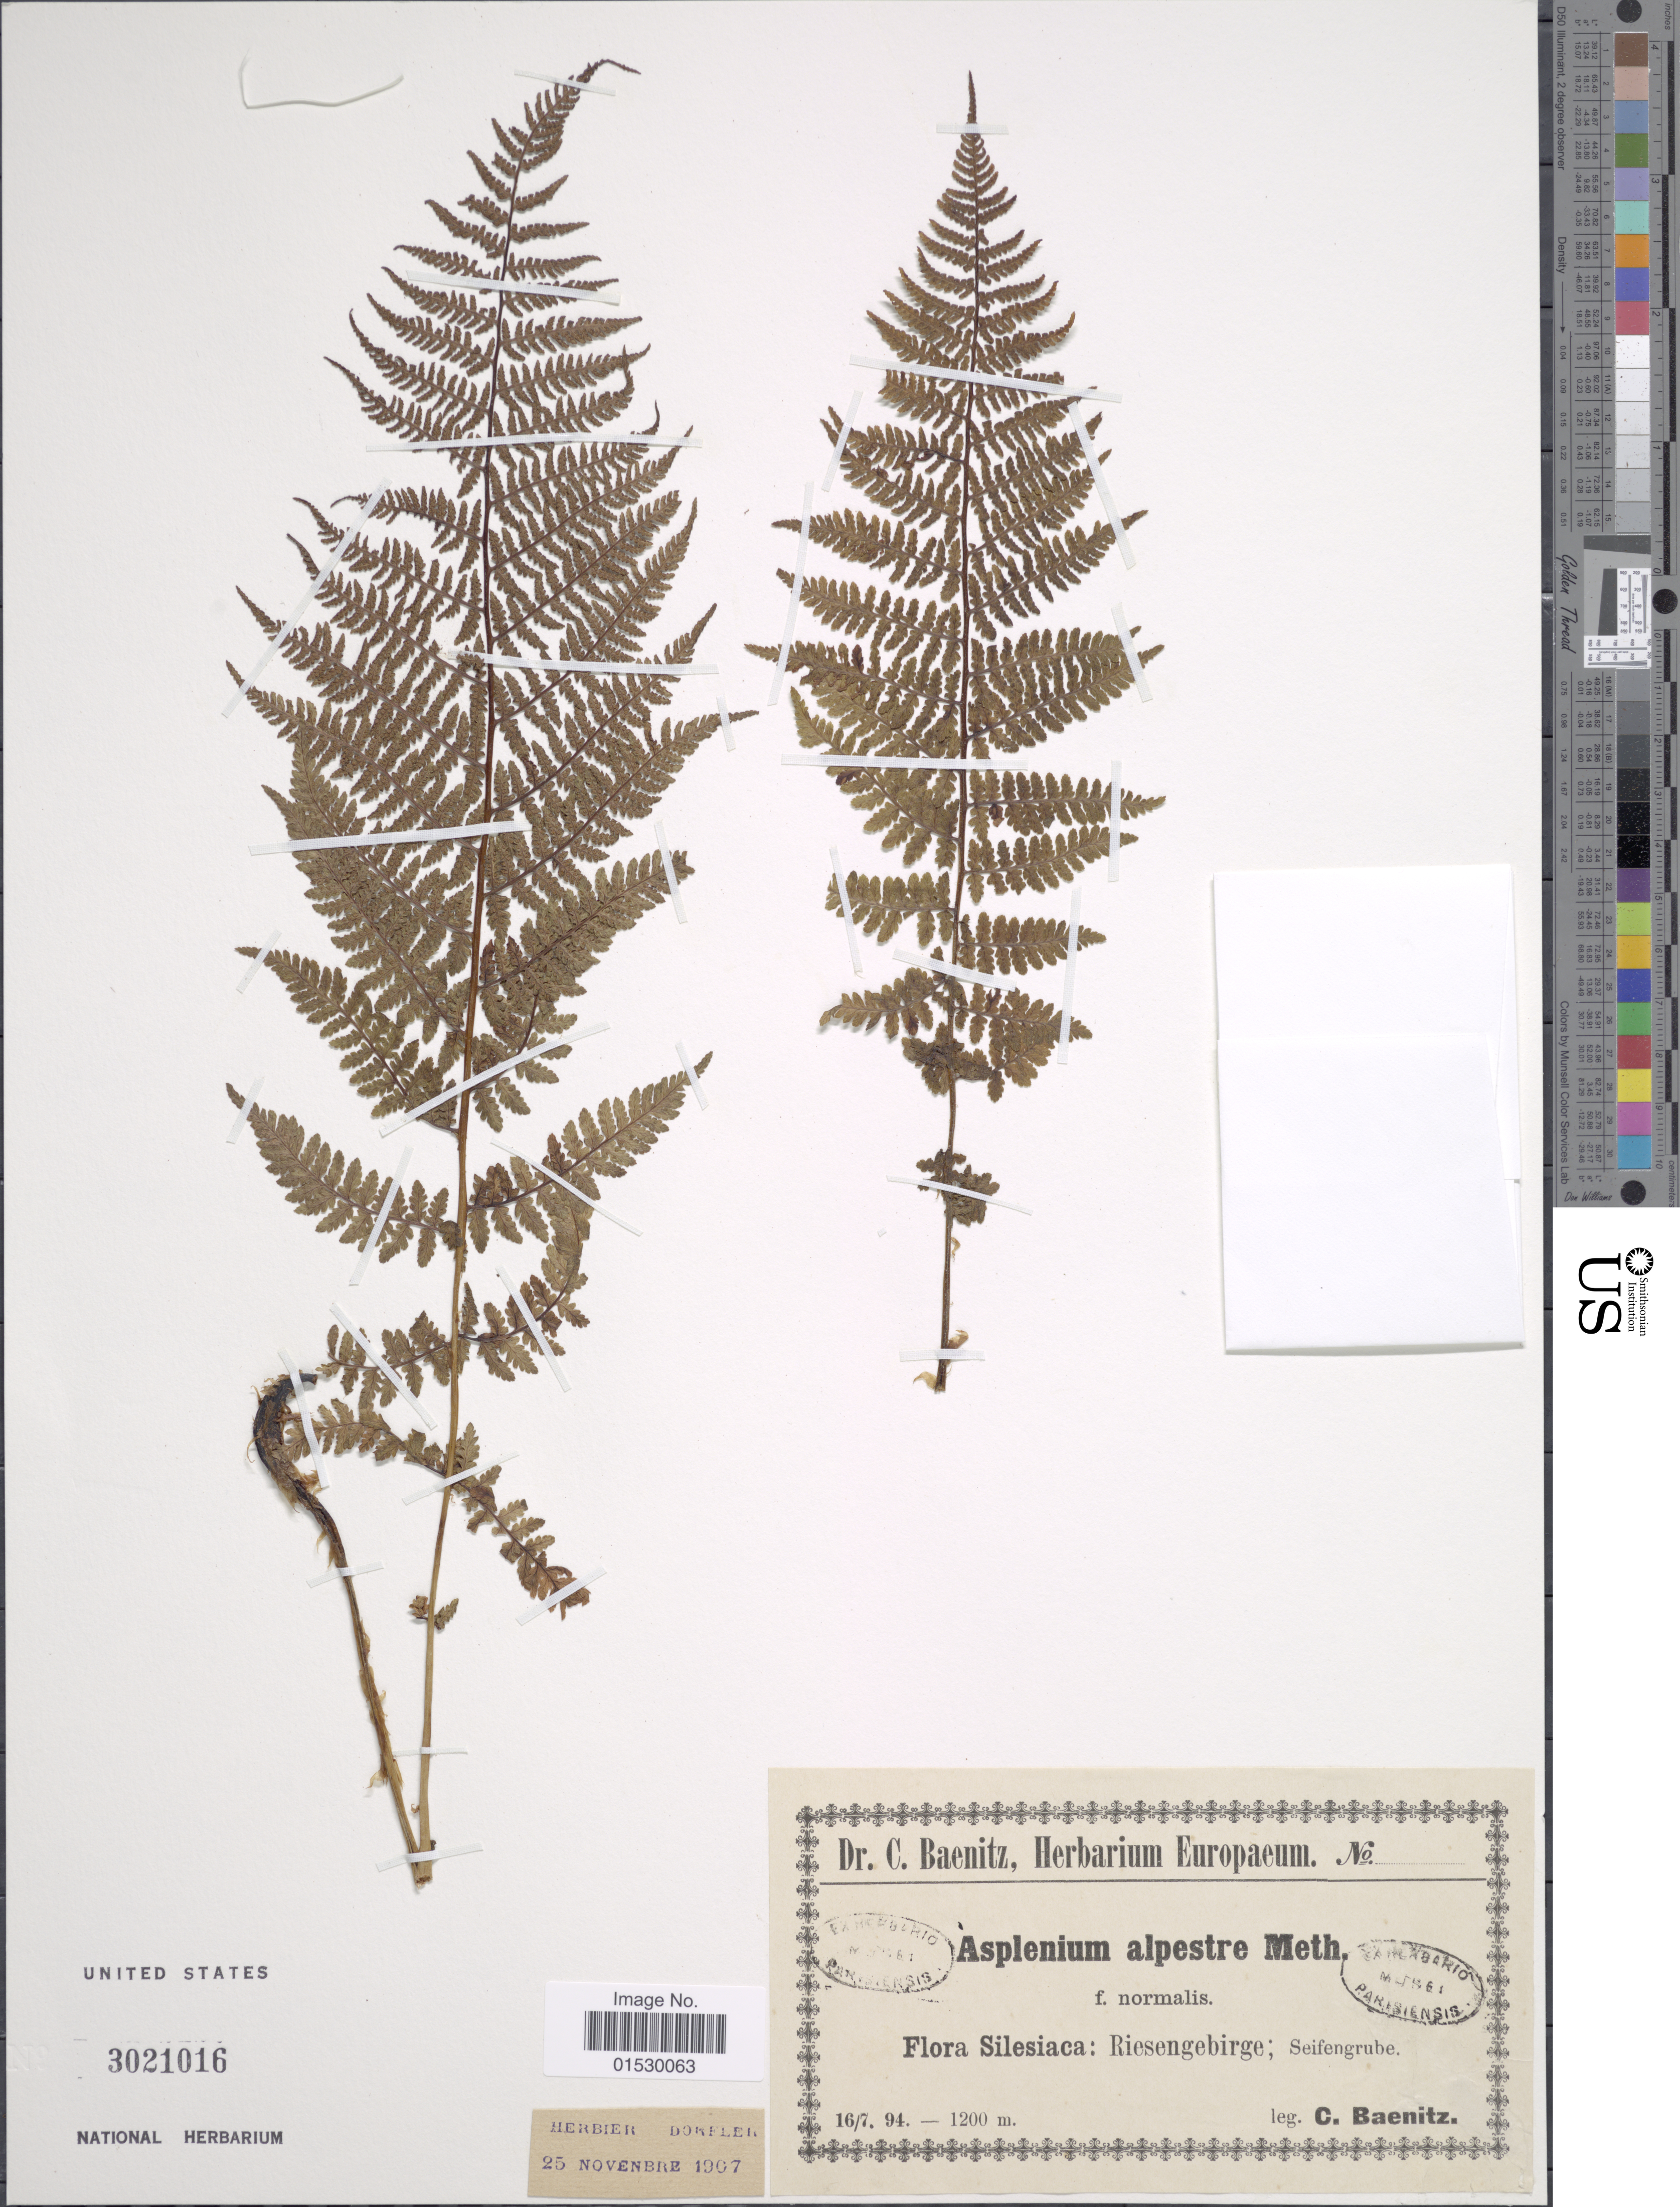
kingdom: Plantae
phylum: Tracheophyta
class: Polypodiopsida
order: Polypodiales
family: Athyriaceae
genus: Athyrium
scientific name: Athyrium alpestre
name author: (Hoppe) Rylands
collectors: C. G. Baenitz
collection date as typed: Transcribed d/m/y: 16/7/94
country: Poland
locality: Silesiaca: Riesengebirge; Seifengrube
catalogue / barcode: US 3021016